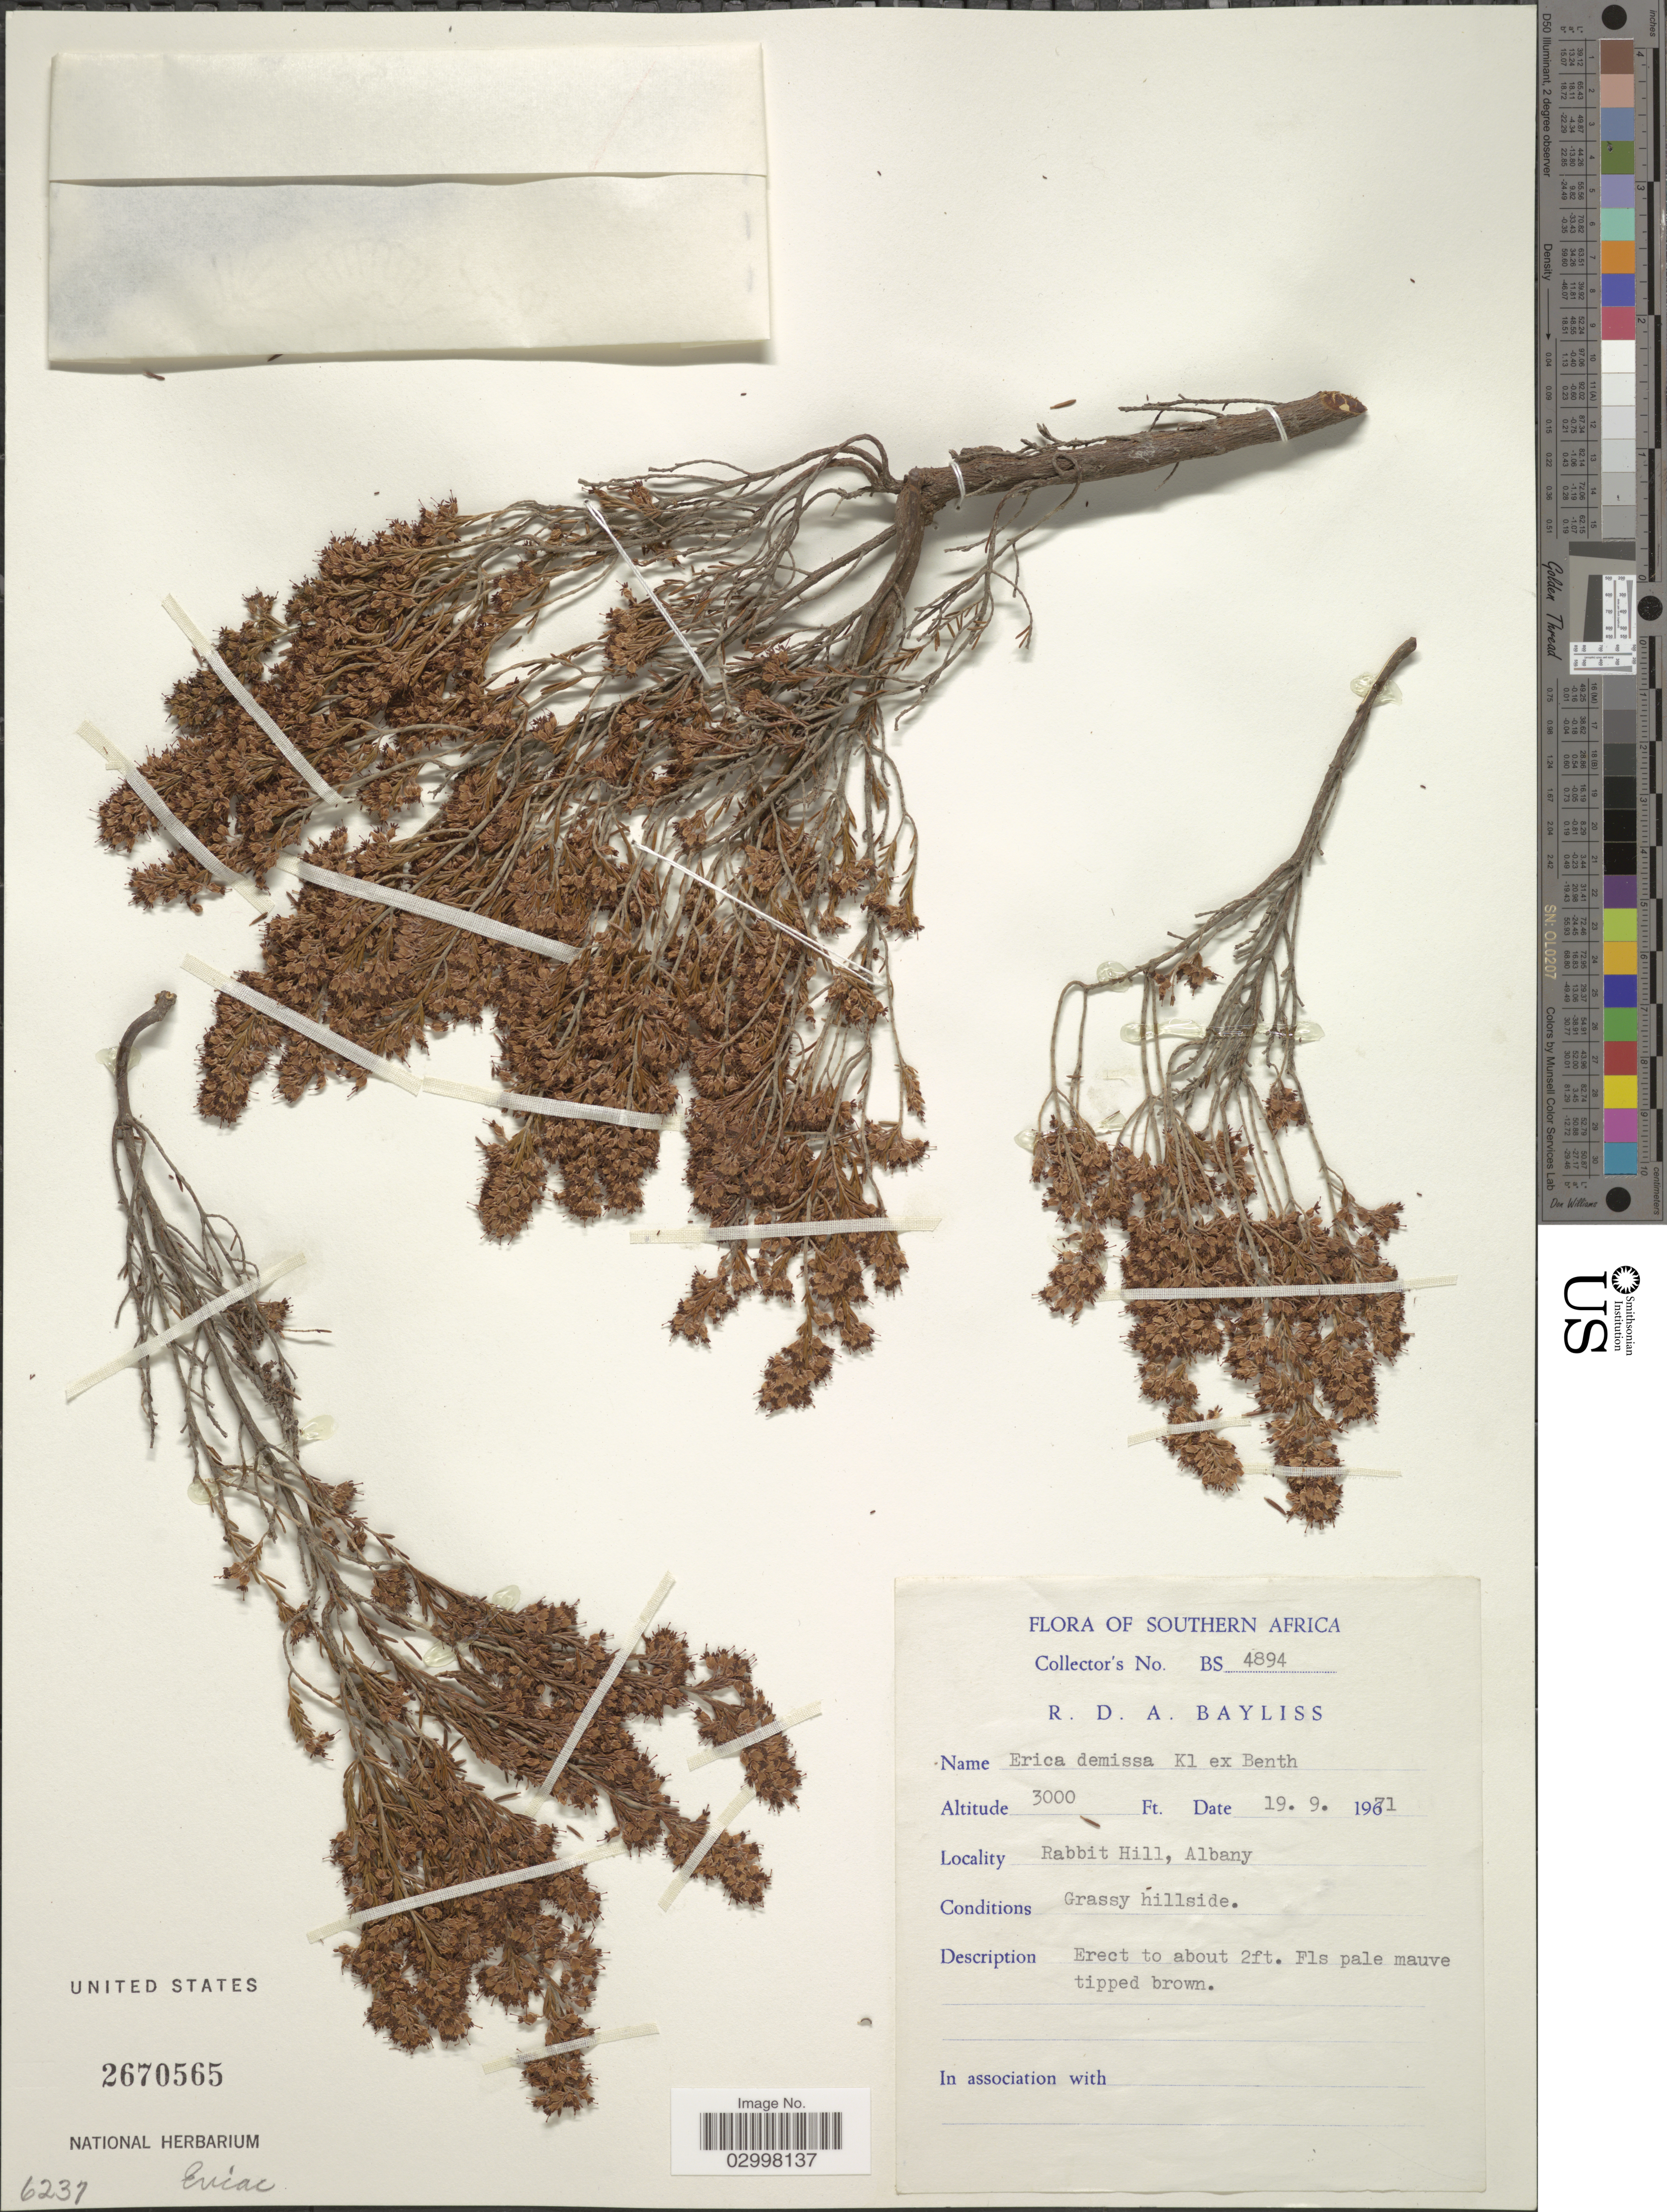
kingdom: Plantae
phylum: Tracheophyta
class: Magnoliopsida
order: Ericales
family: Ericaceae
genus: Erica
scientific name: Erica demissa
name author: Klotzsch ex Benth.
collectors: R. Bayliss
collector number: BS 4894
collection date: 1971-09-19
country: South Africa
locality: Southern Africa. Rabbit Hill, Albany.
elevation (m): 914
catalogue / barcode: US 2670565